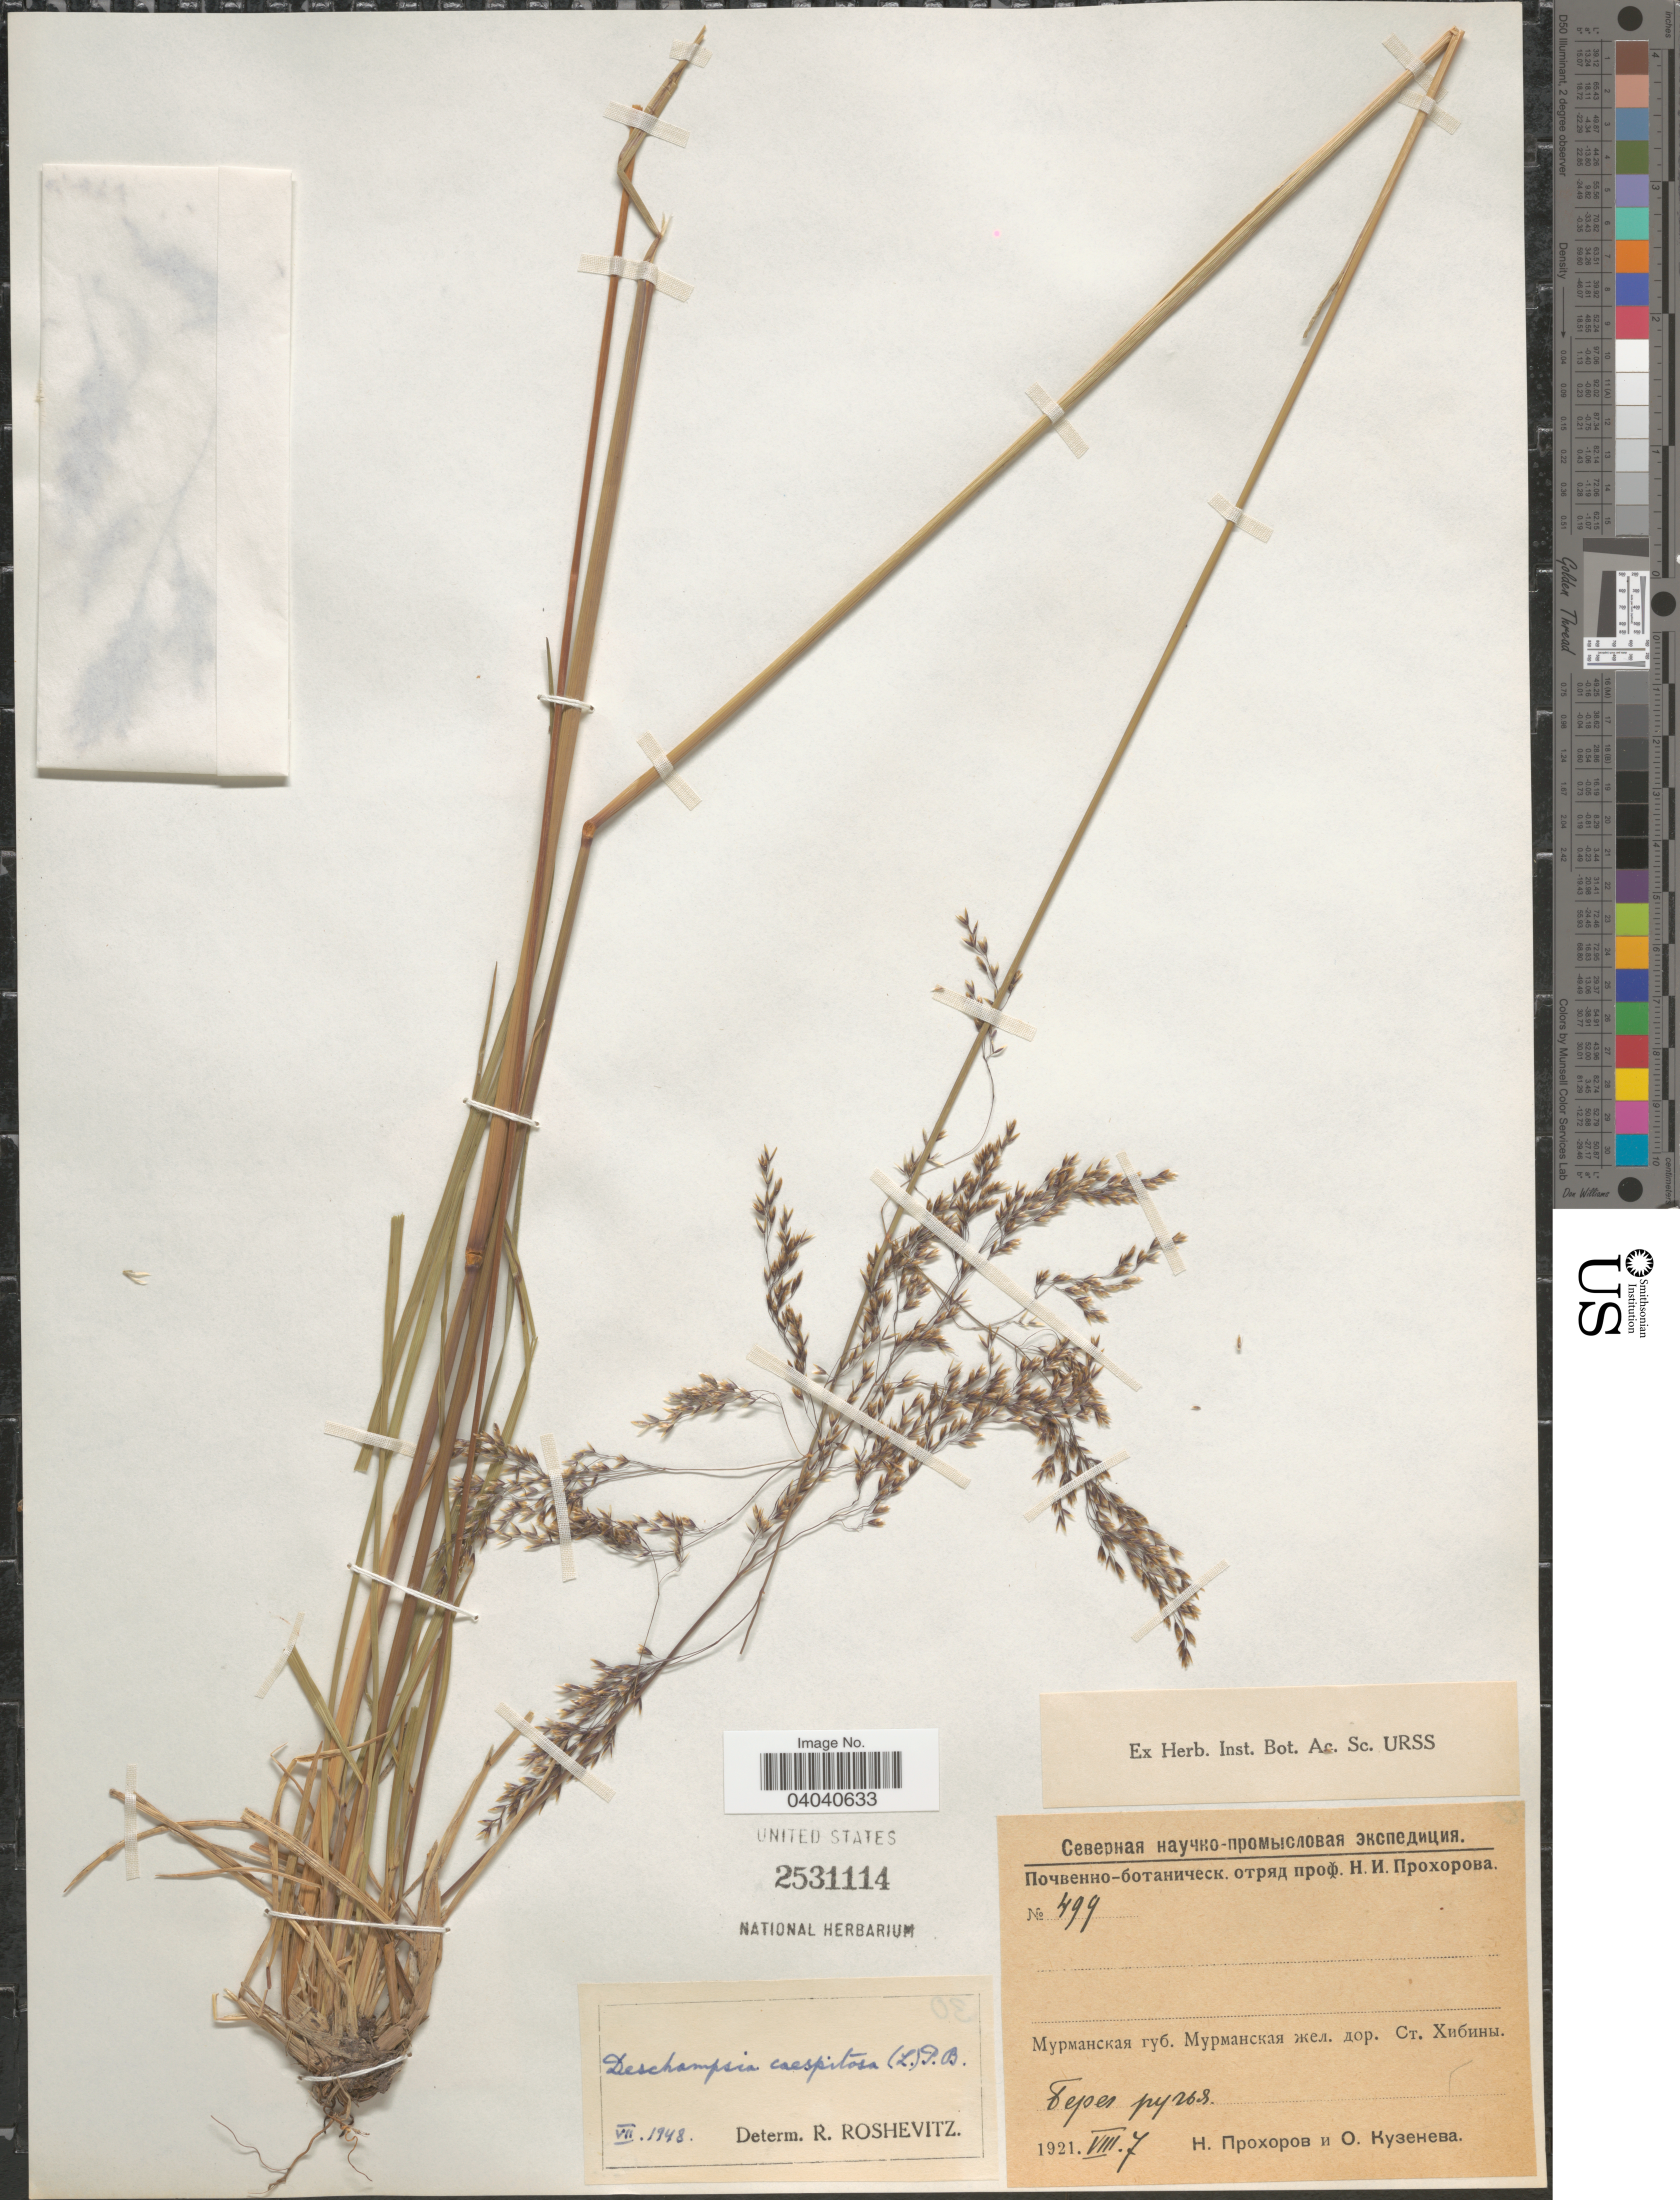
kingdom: Plantae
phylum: Tracheophyta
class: Liliopsida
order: Poales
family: Poaceae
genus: Deschampsia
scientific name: Deschampsia cespitosa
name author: (L.) P. Beauv.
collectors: N. Prokhorov & O. I. Kuzeneva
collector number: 499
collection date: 1921-08-07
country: Russian Federation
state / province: Murmansk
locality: Khibiny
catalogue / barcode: US 2531114